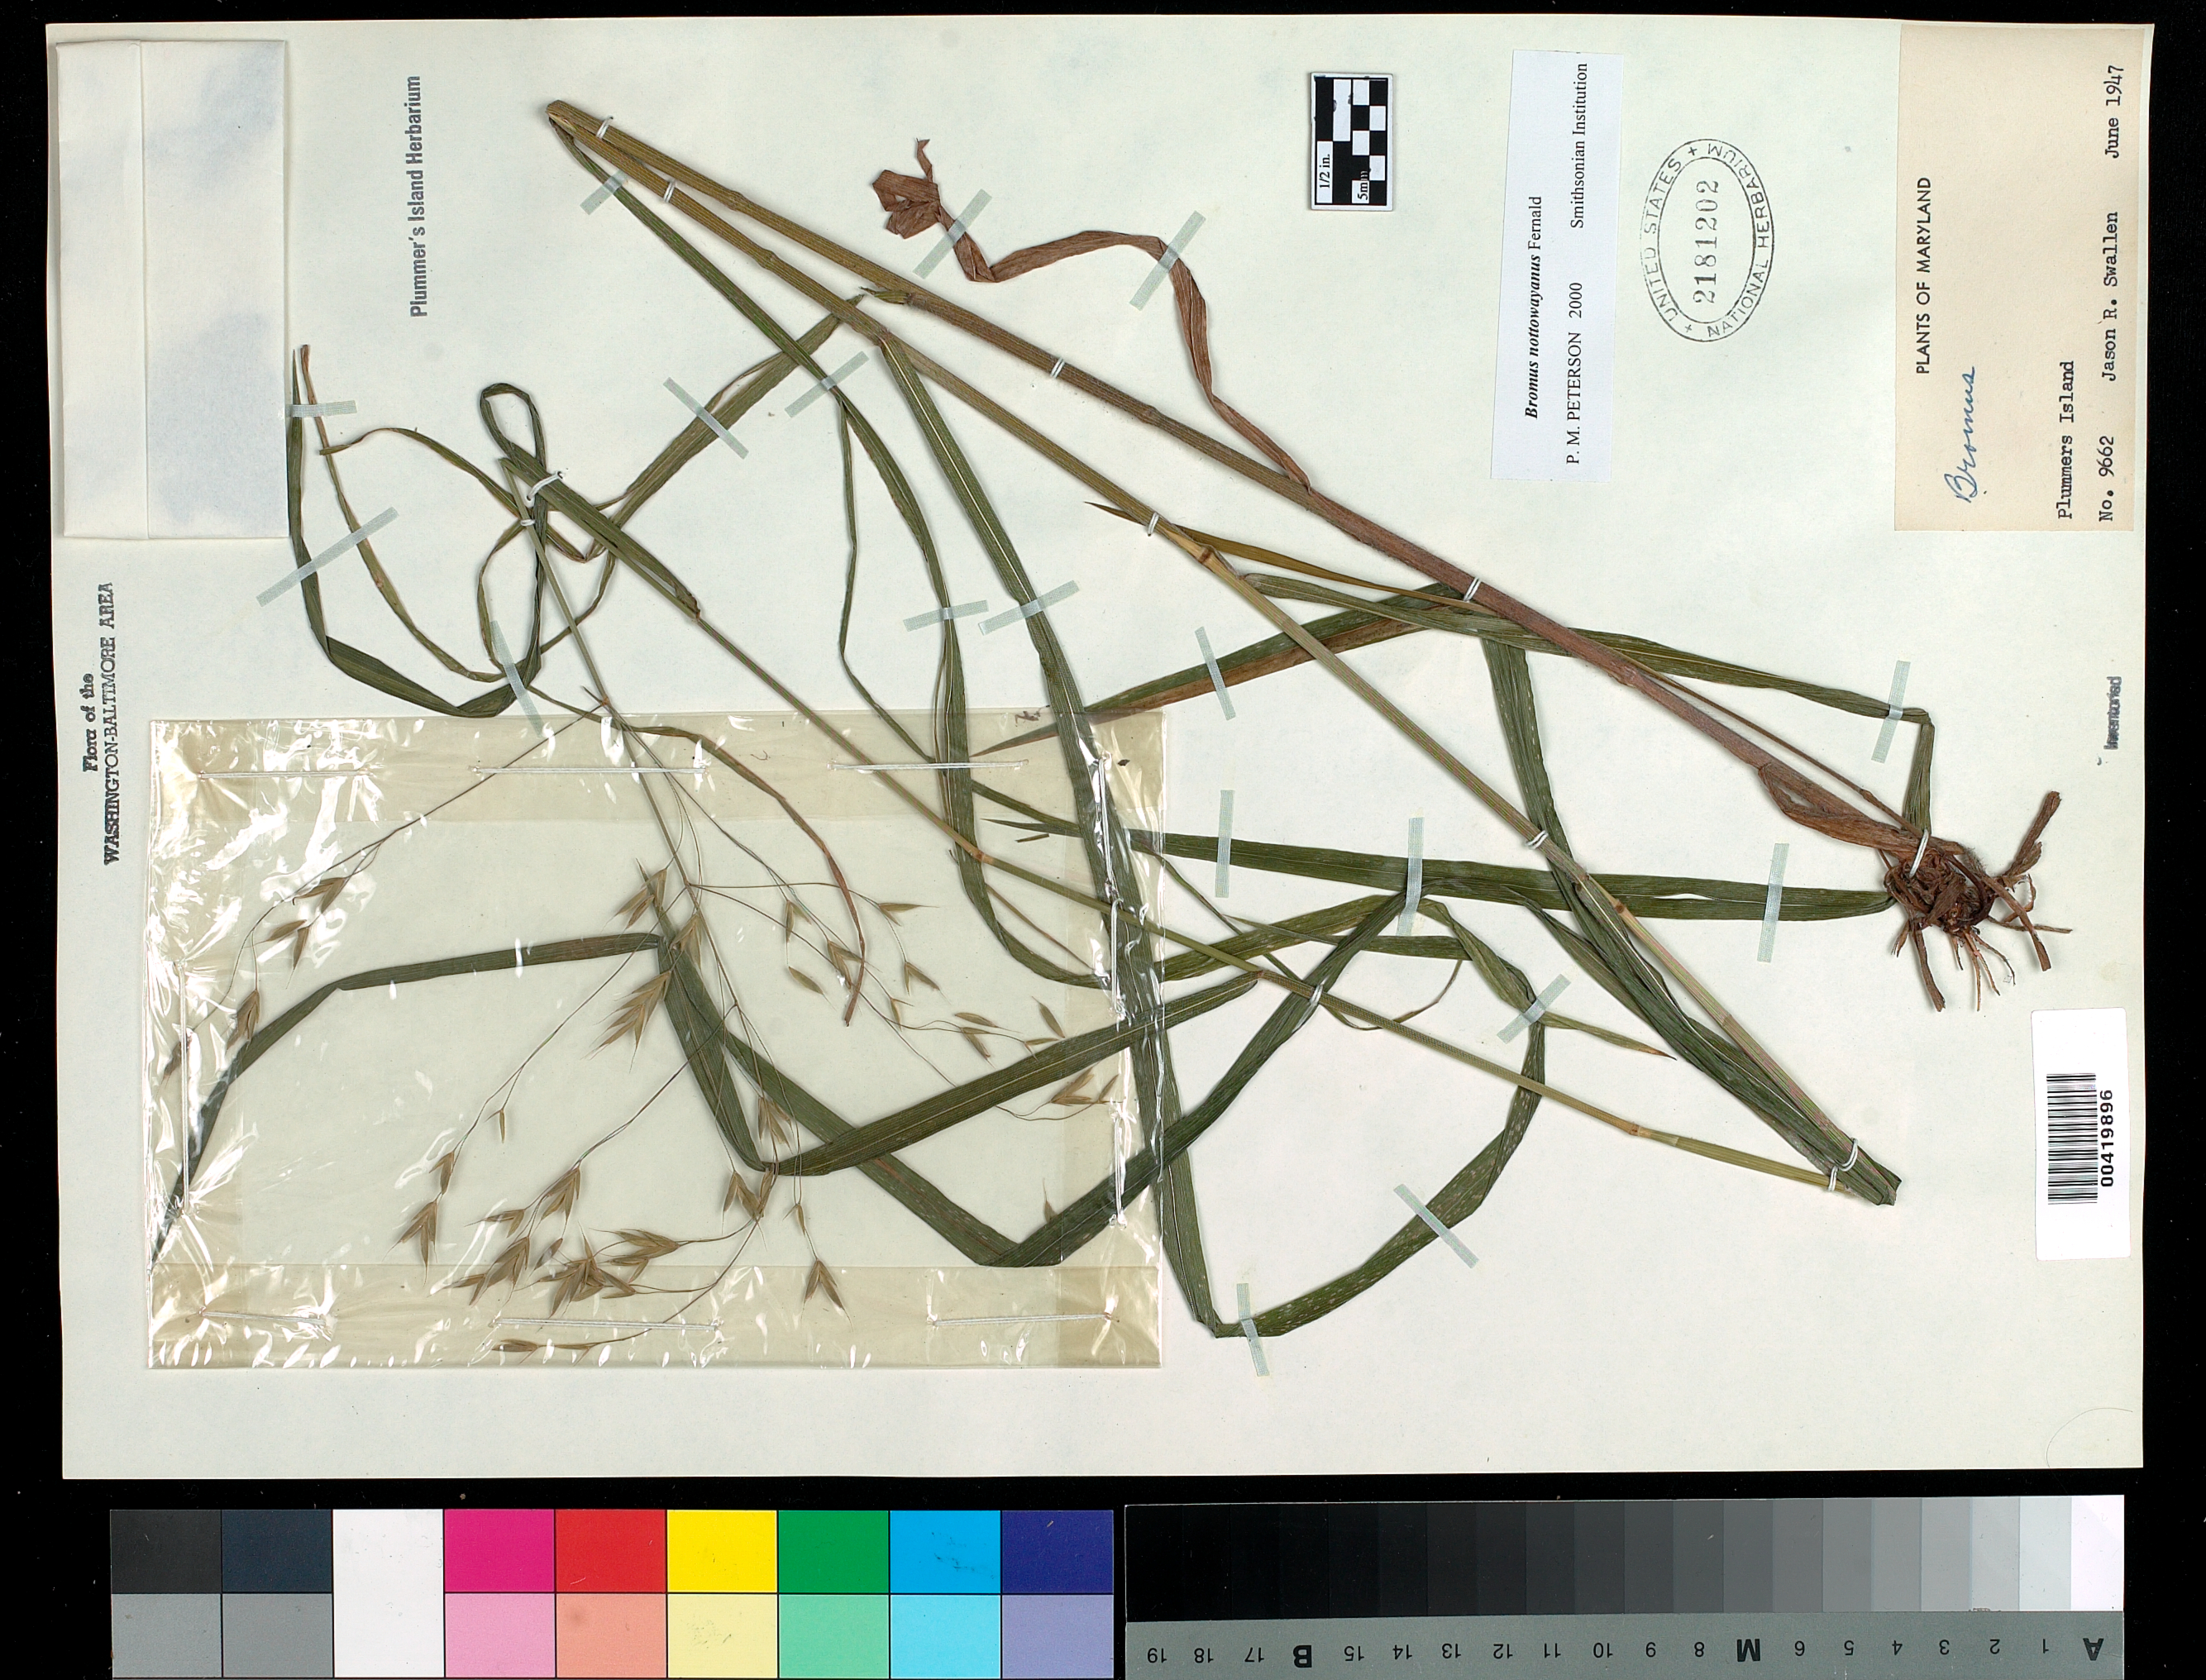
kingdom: Plantae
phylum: Tracheophyta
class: Liliopsida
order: Poales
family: Poaceae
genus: Bromus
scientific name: Bromus nottawayanus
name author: Fernald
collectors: J. R. Swallen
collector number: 9662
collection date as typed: Jun 1947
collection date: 1947-06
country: United States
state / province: Maryland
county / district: Montgomery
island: Plummers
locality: Plummer's Island Plummers Island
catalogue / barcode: US 2181202